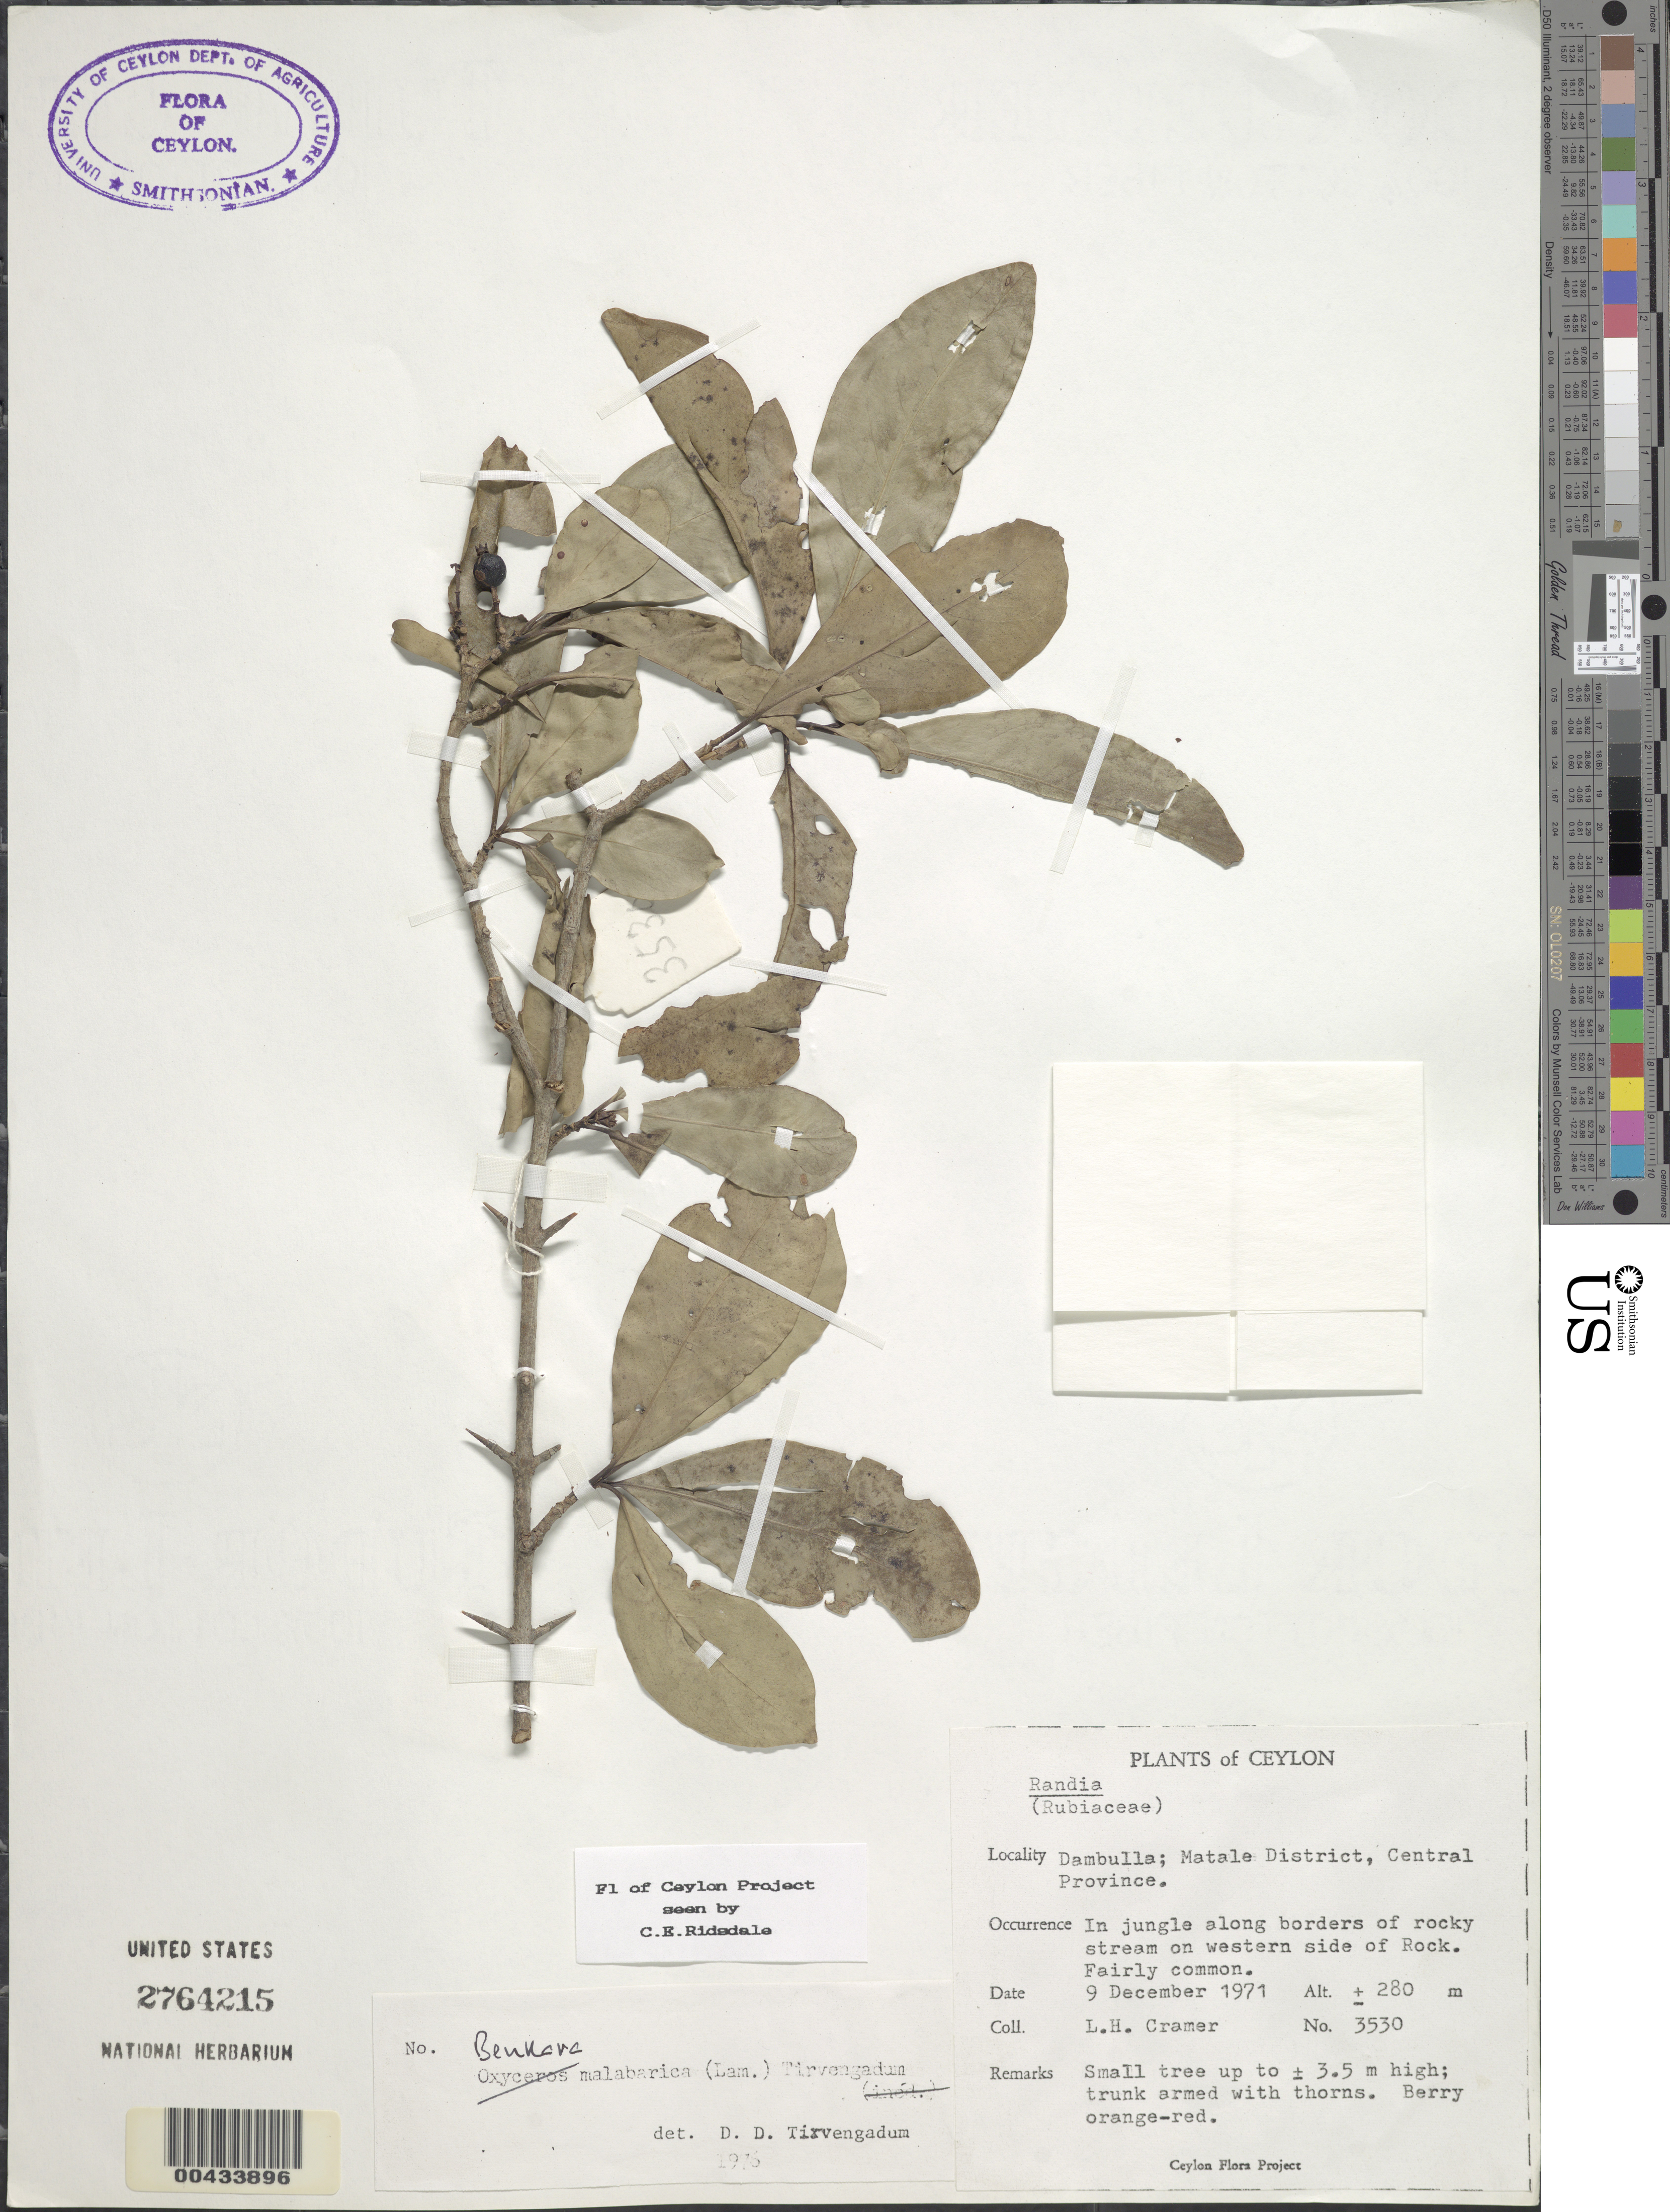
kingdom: Plantae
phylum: Tracheophyta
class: Magnoliopsida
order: Gentianales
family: Rubiaceae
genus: Benkara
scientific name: Benkara malabarica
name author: (Lam.) Tirveng.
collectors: L. H. Cramer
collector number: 3530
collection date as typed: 09 Dec 1971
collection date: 1971-12-09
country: Sri Lanka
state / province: Central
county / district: Matale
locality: Dambulla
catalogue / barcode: US 2764215